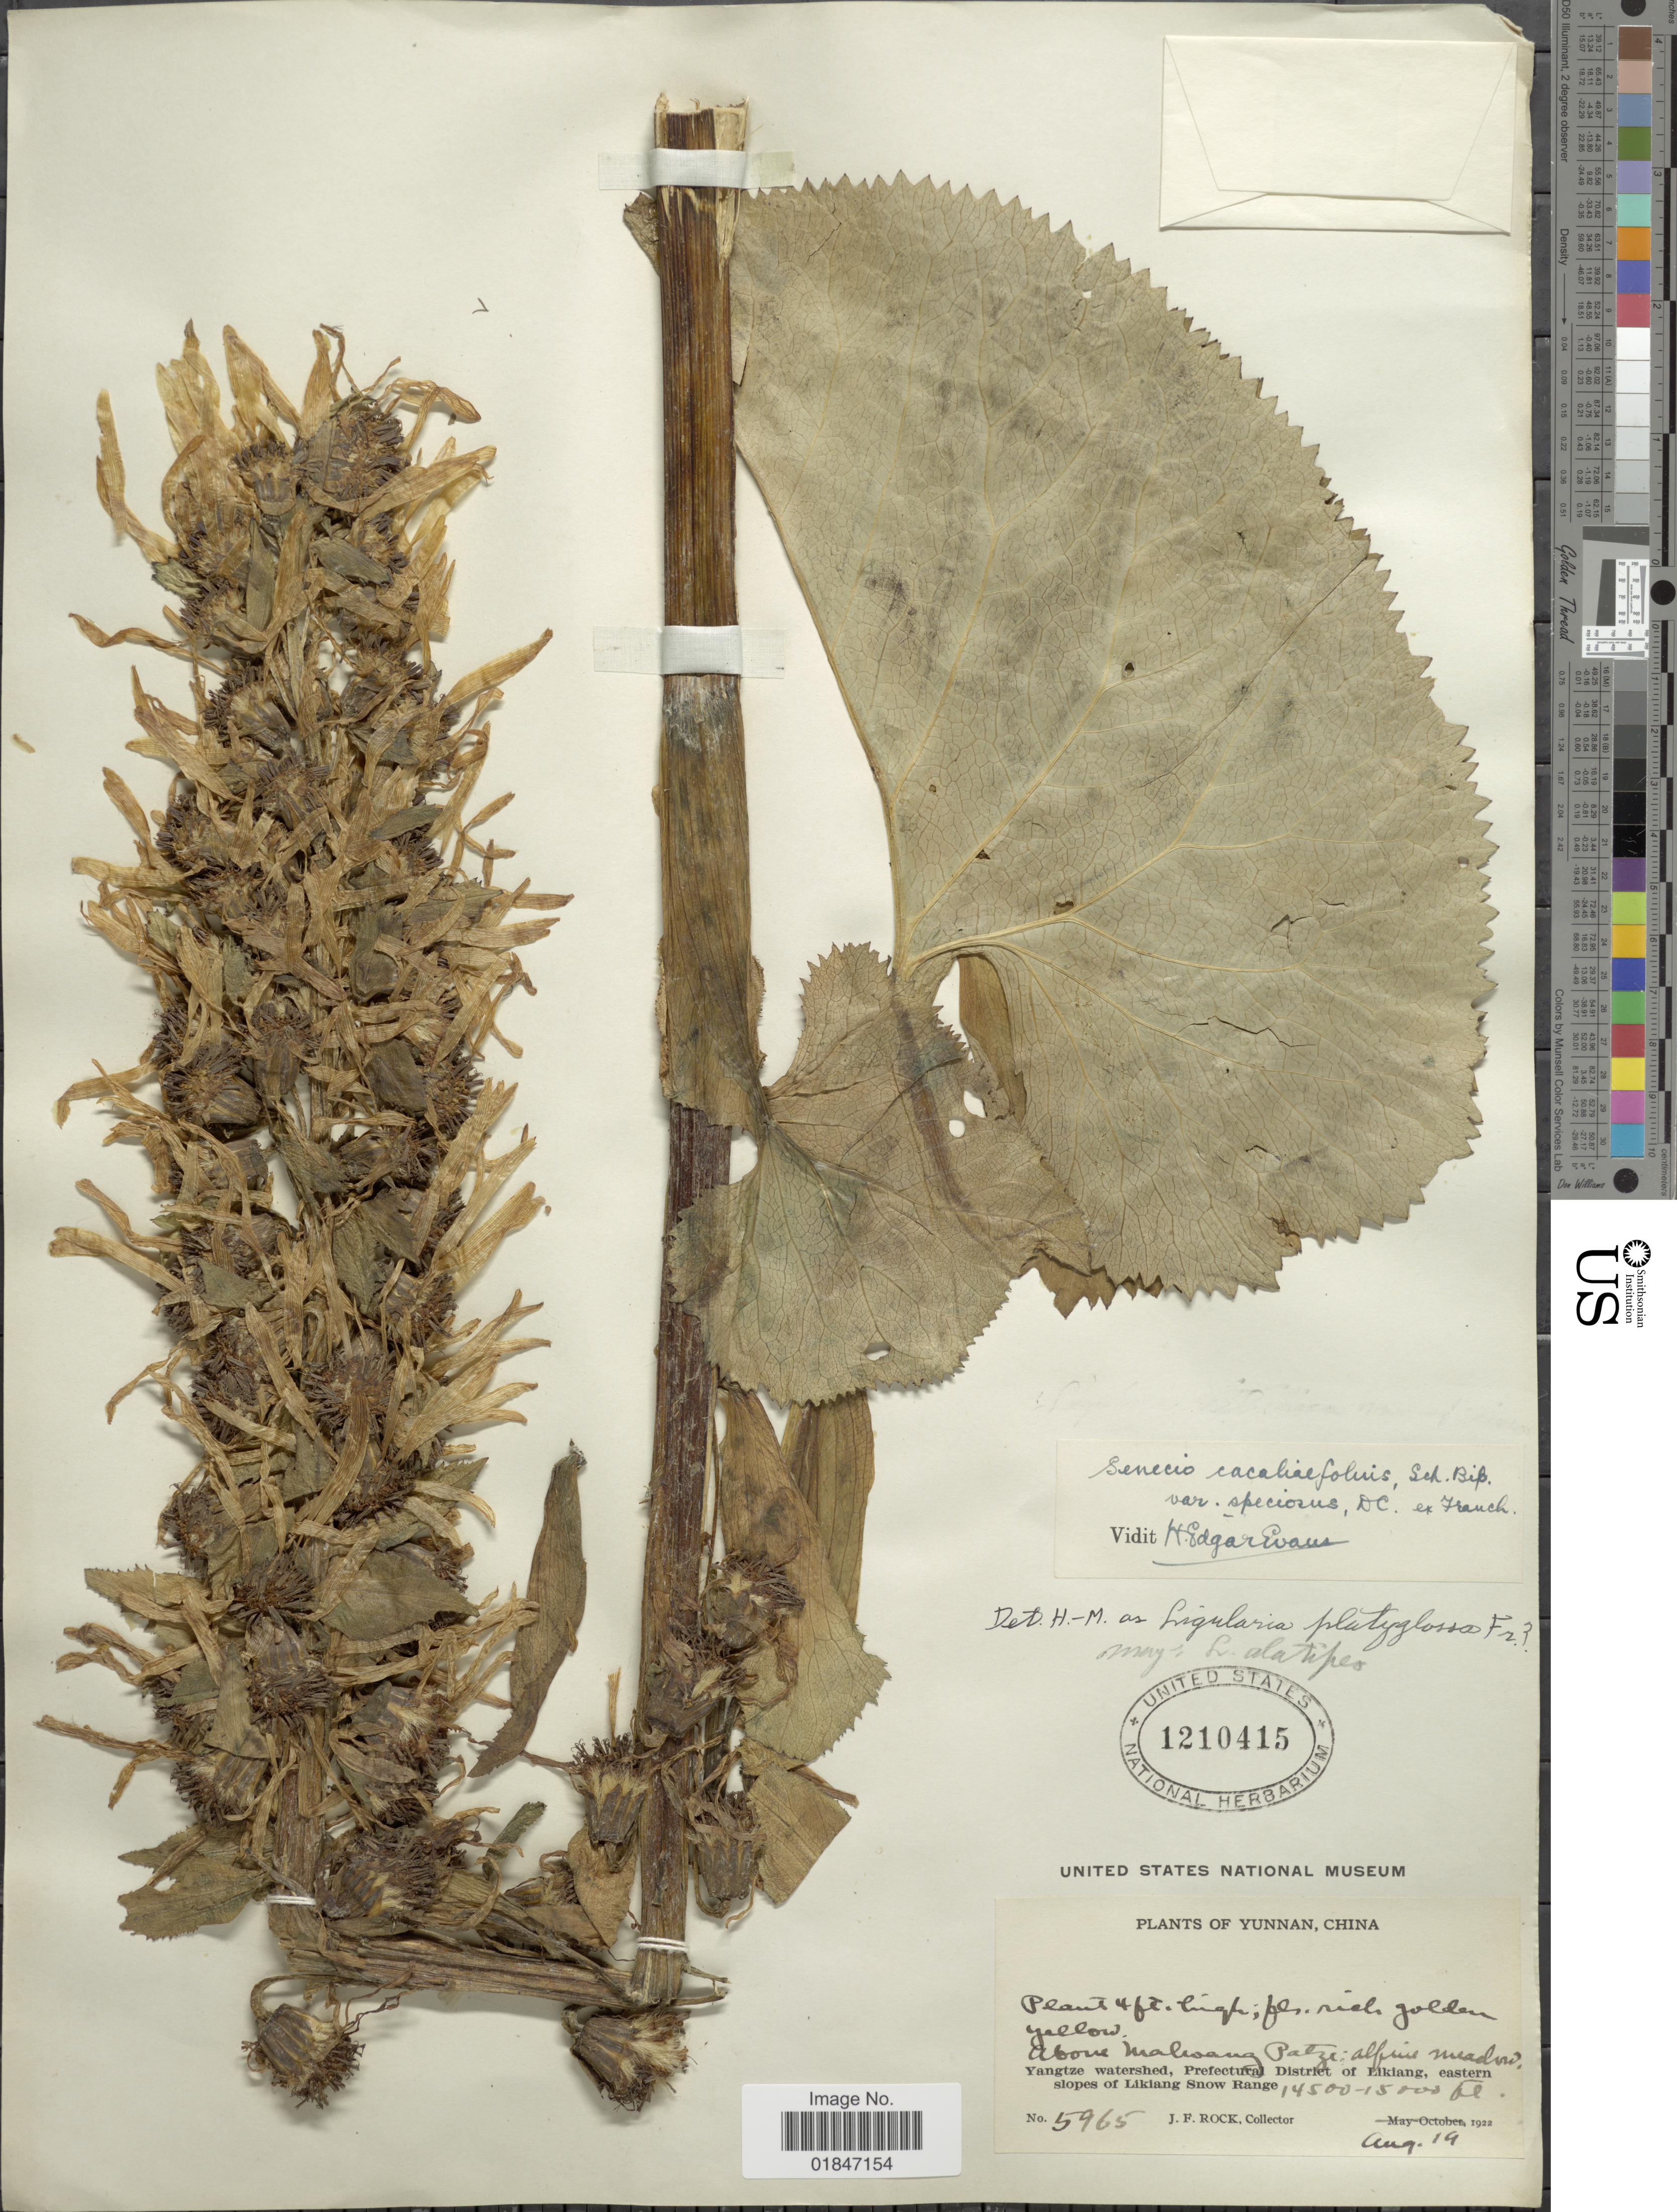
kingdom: Plantae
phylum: Tracheophyta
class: Magnoliopsida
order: Asterales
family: Asteraceae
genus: Ligularia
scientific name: Ligularia alatipes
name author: Hand.-Mazz.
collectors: J. Rock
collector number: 5965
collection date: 1922-08-19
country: China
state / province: Yunnan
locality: Yunnan, China. Above Mahoang Patze. Yangtze watershed, Prefecture District of Eikiang, eastern slopes of Likiang Snow Range.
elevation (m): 4420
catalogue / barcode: US 1210415